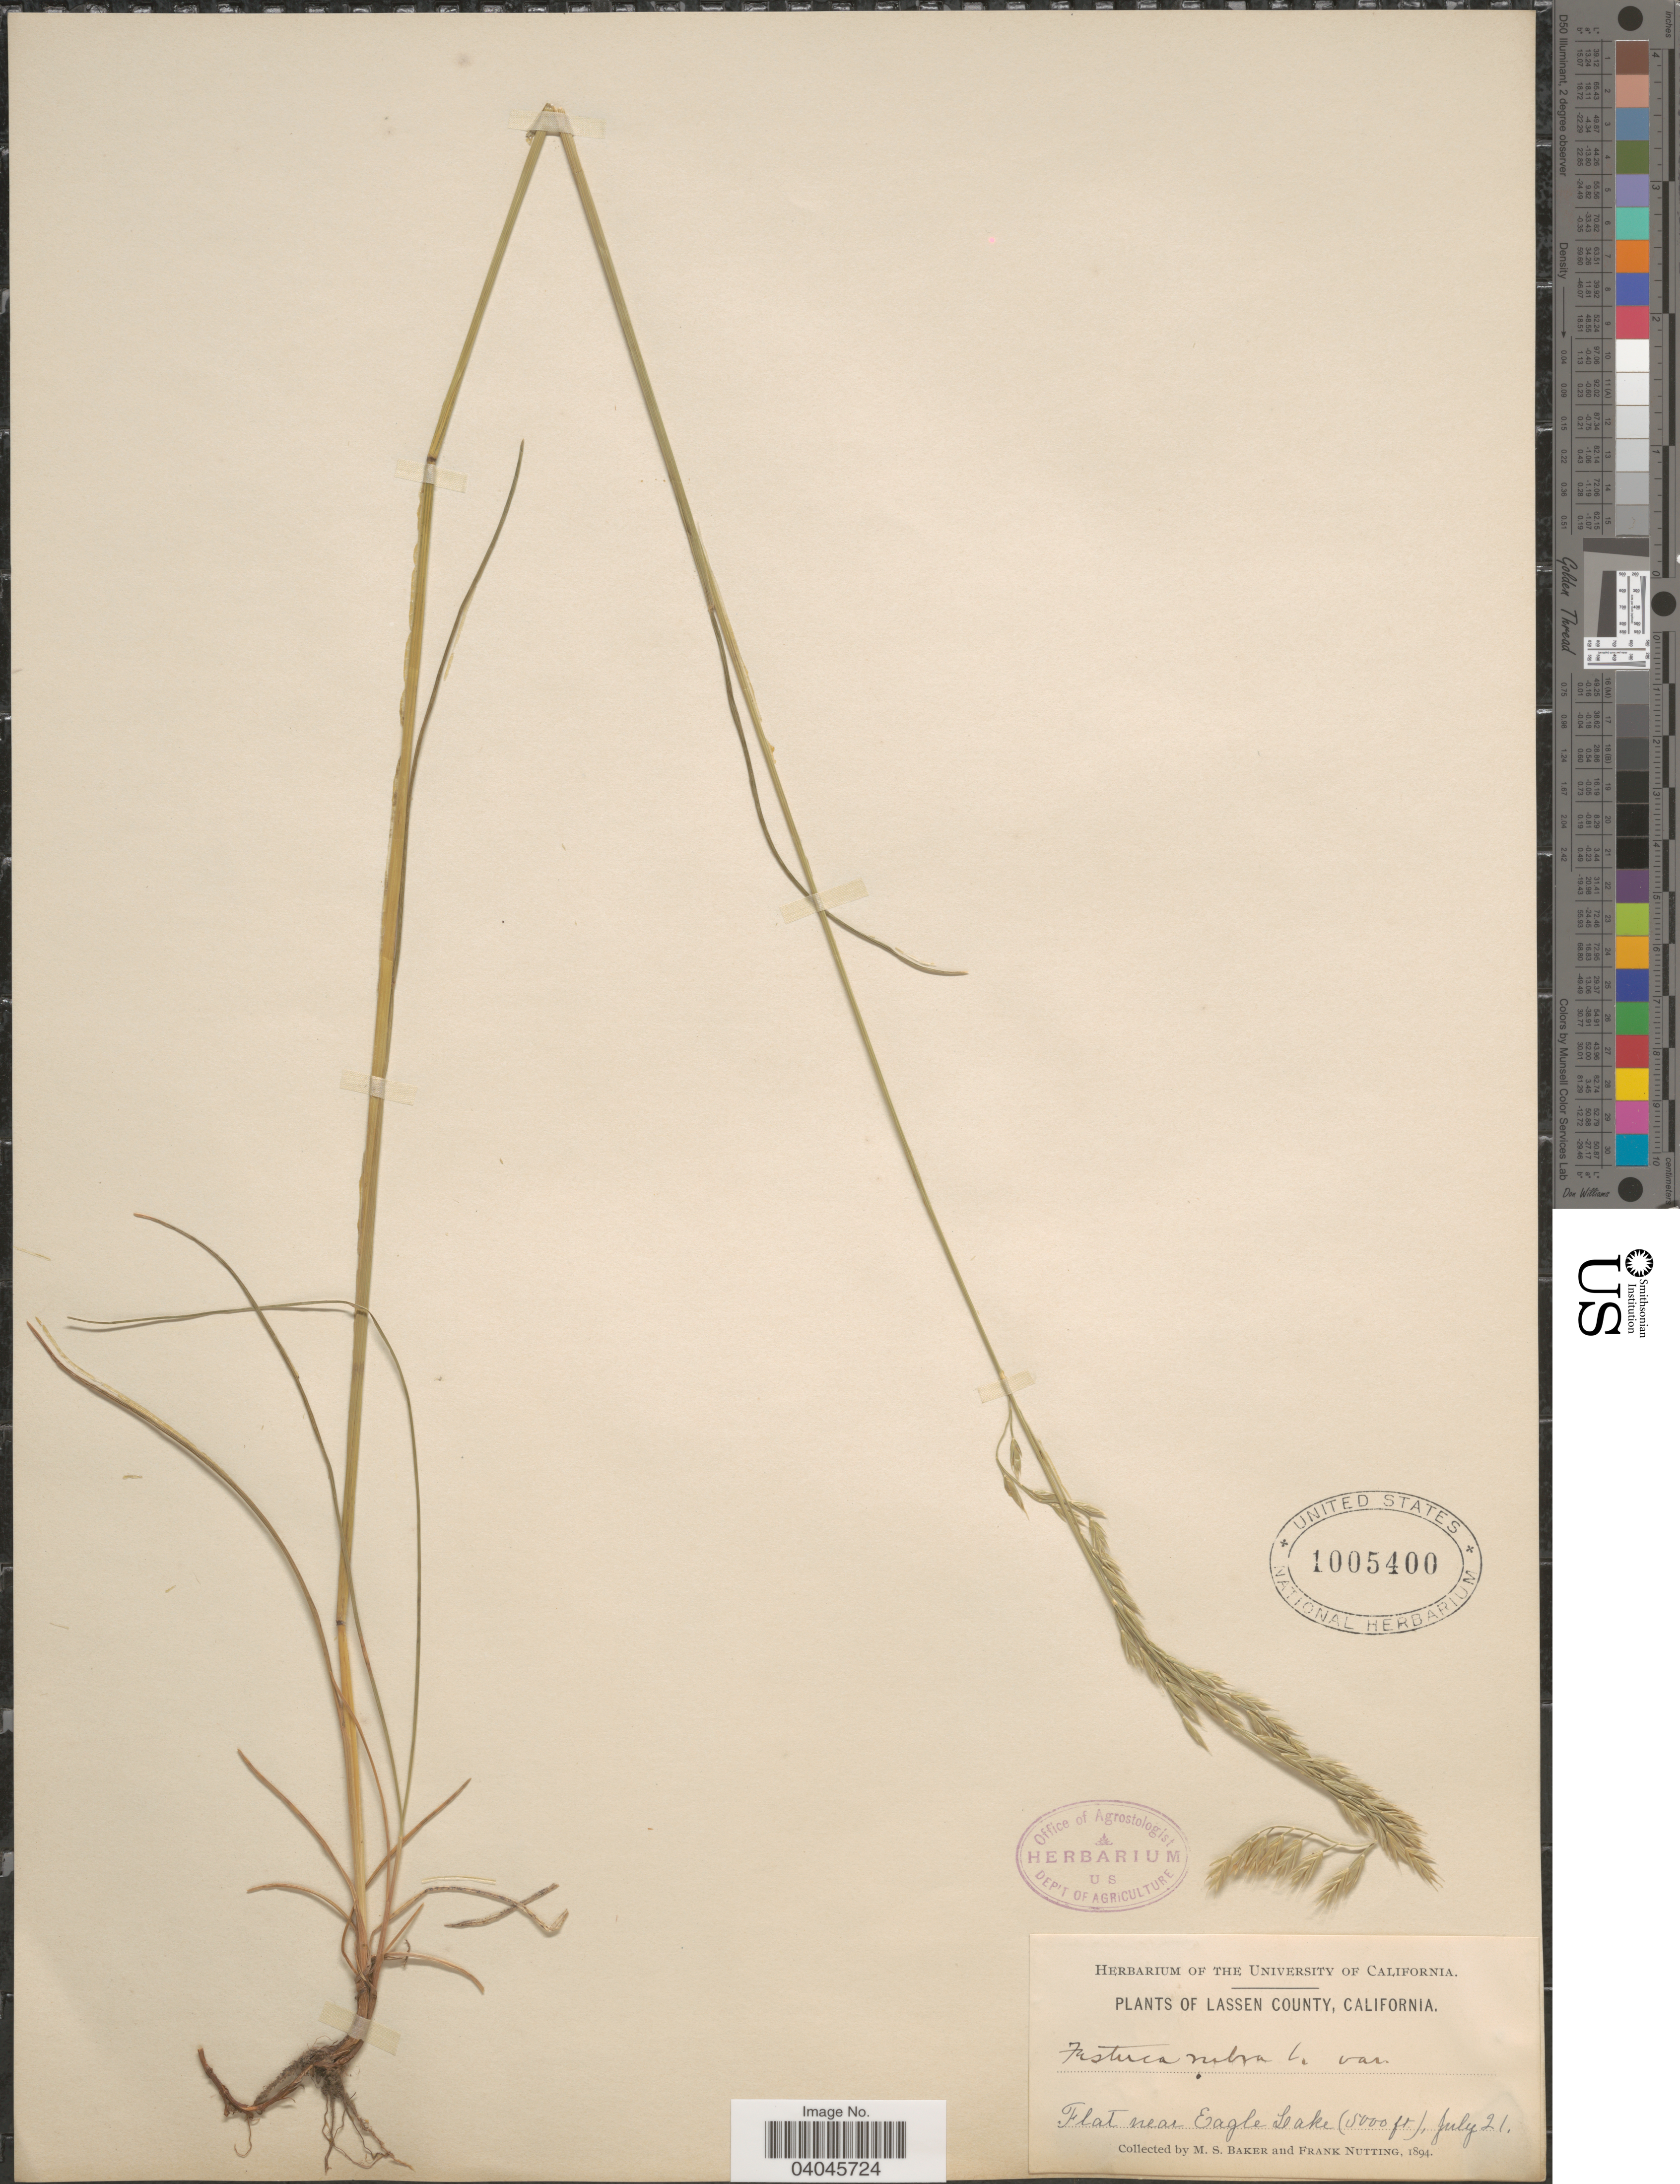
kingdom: Plantae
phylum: Tracheophyta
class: Liliopsida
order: Poales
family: Poaceae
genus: Festuca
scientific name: Festuca rubra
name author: L.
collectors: M. S. Baker & F. Nutting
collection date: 1894-07-21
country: United States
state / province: California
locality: Flat near Eagle Lake.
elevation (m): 2438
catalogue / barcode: US 1005400